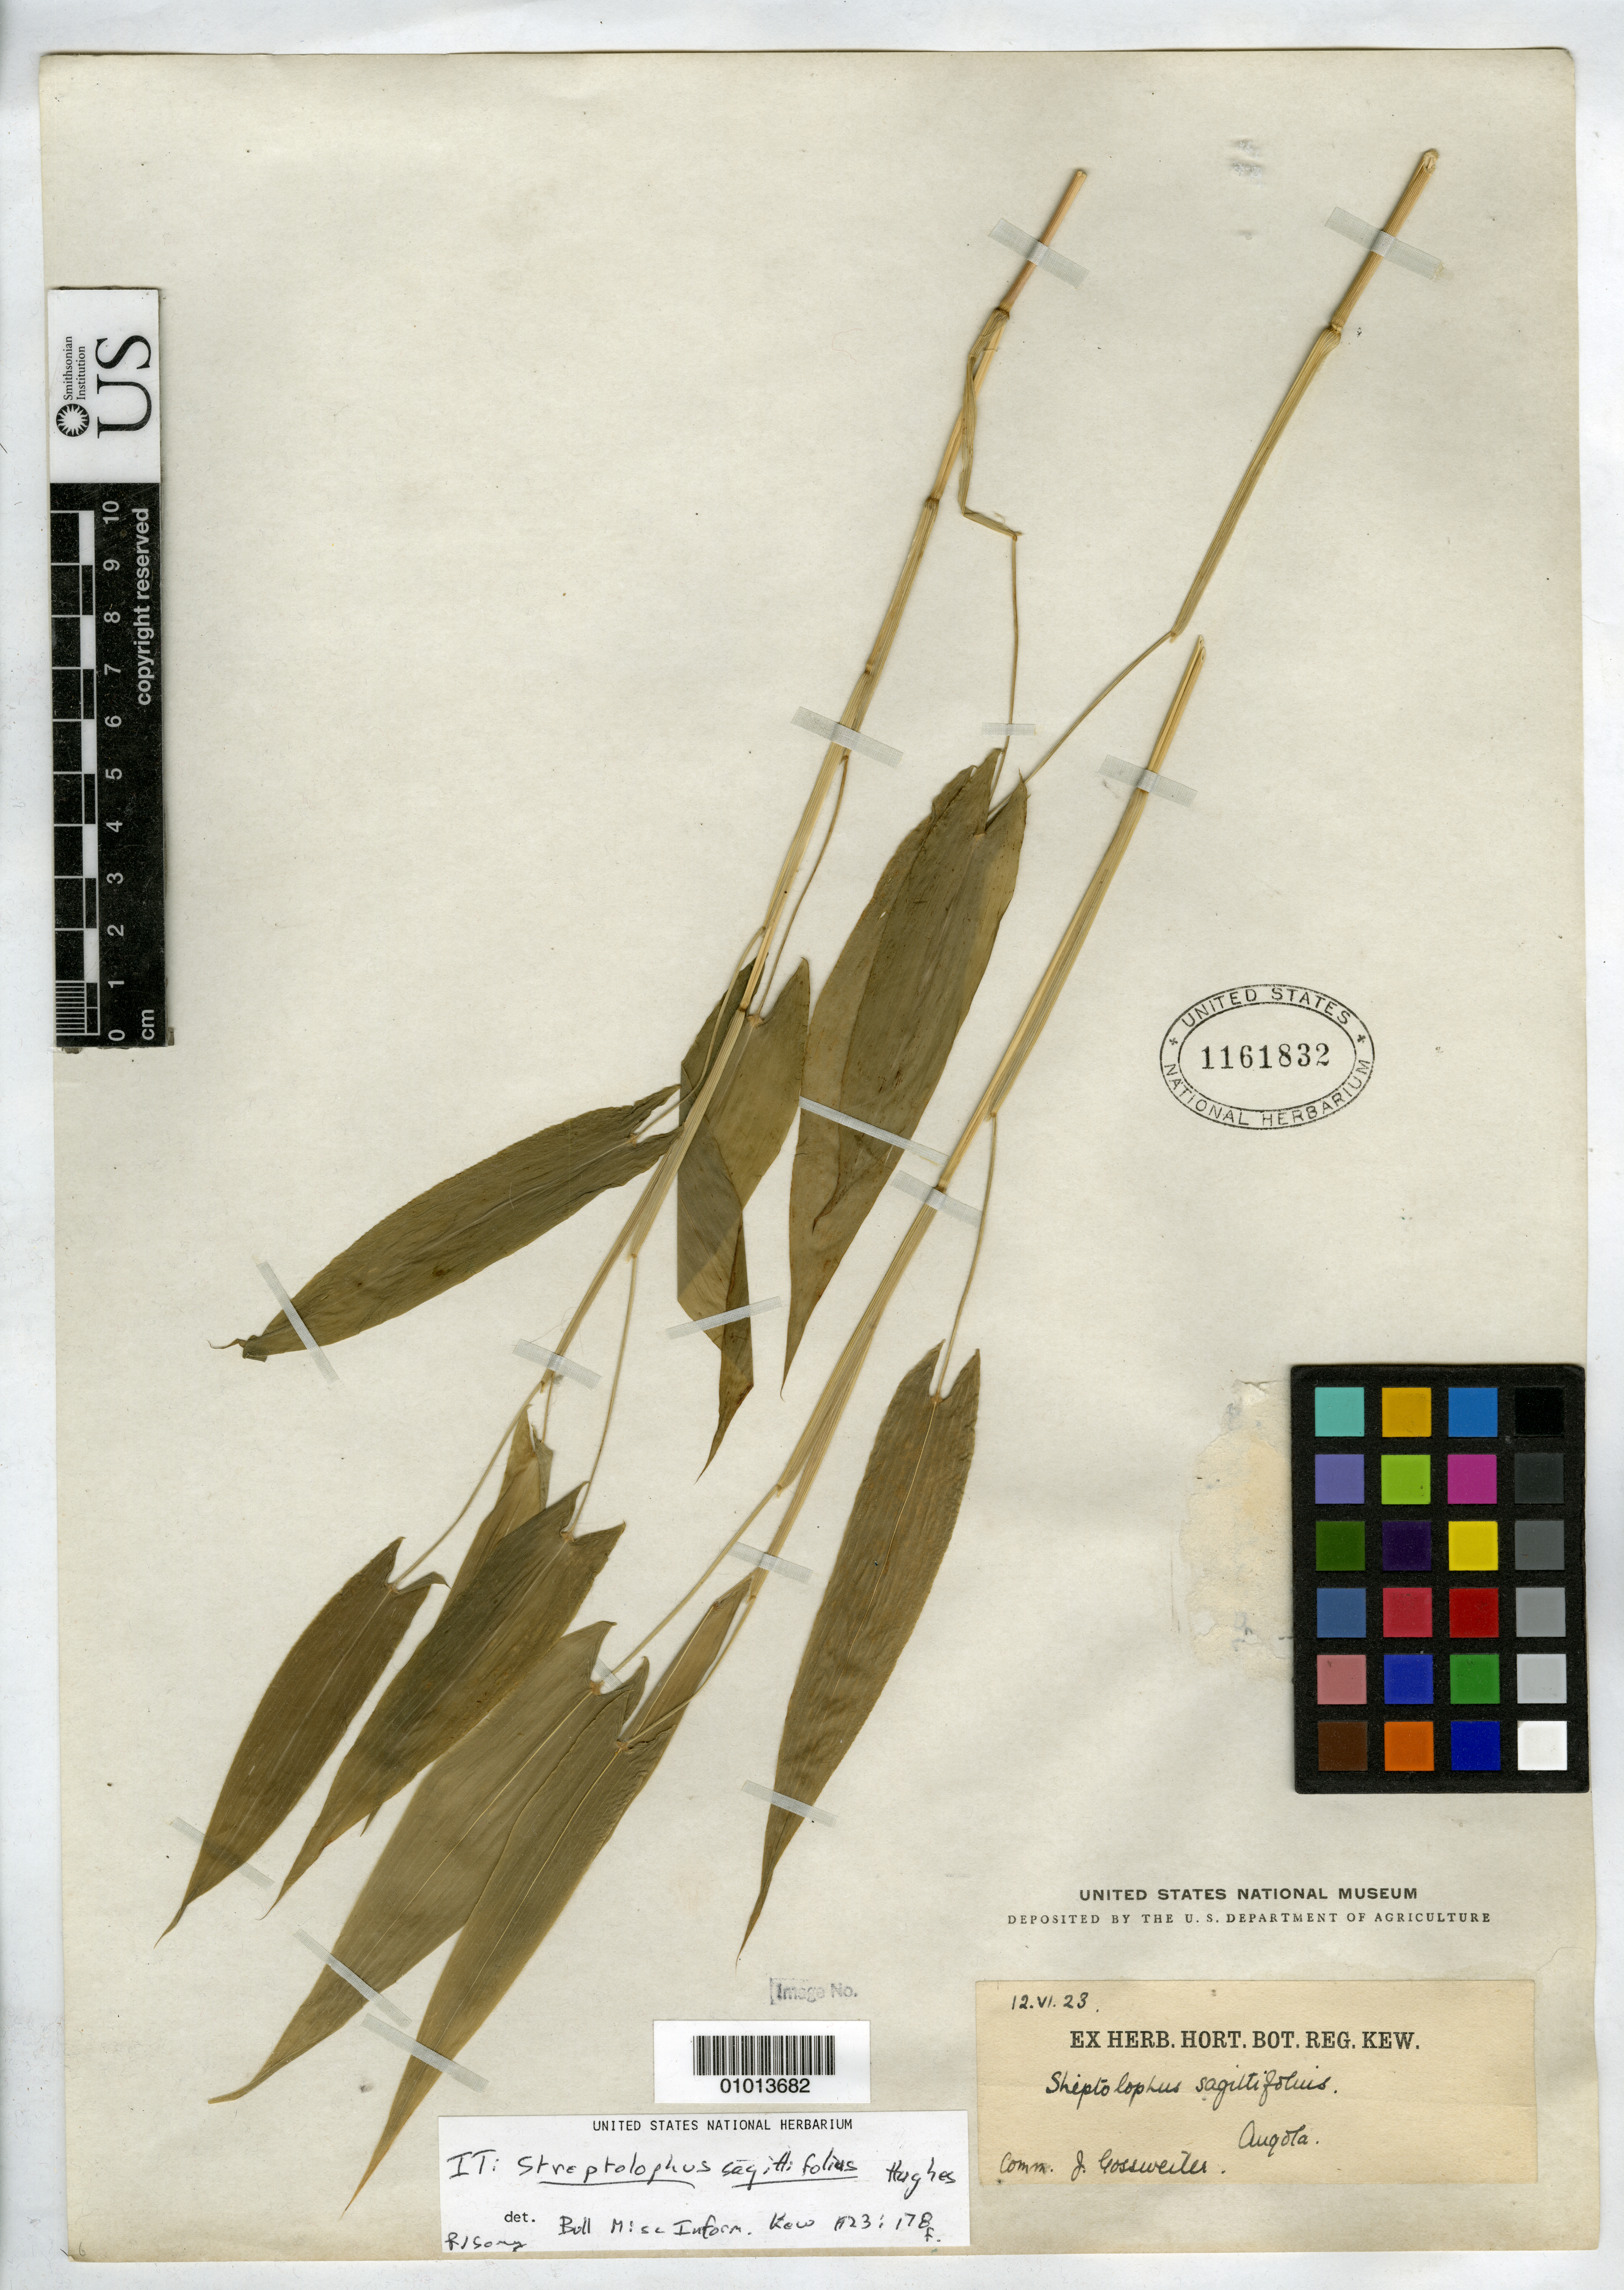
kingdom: Plantae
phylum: Tracheophyta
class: Liliopsida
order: Poales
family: Poaceae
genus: Streptolophus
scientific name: Streptolophus sagittifolius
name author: Hughes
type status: Isotype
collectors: J. Gossweiler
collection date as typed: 12 Jun 1923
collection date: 1923-06-12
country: Angola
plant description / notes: Described from material cultivated at Kew; seeds sent from Angola by Gossweiler, Oct. 1921.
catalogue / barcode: US 1161832